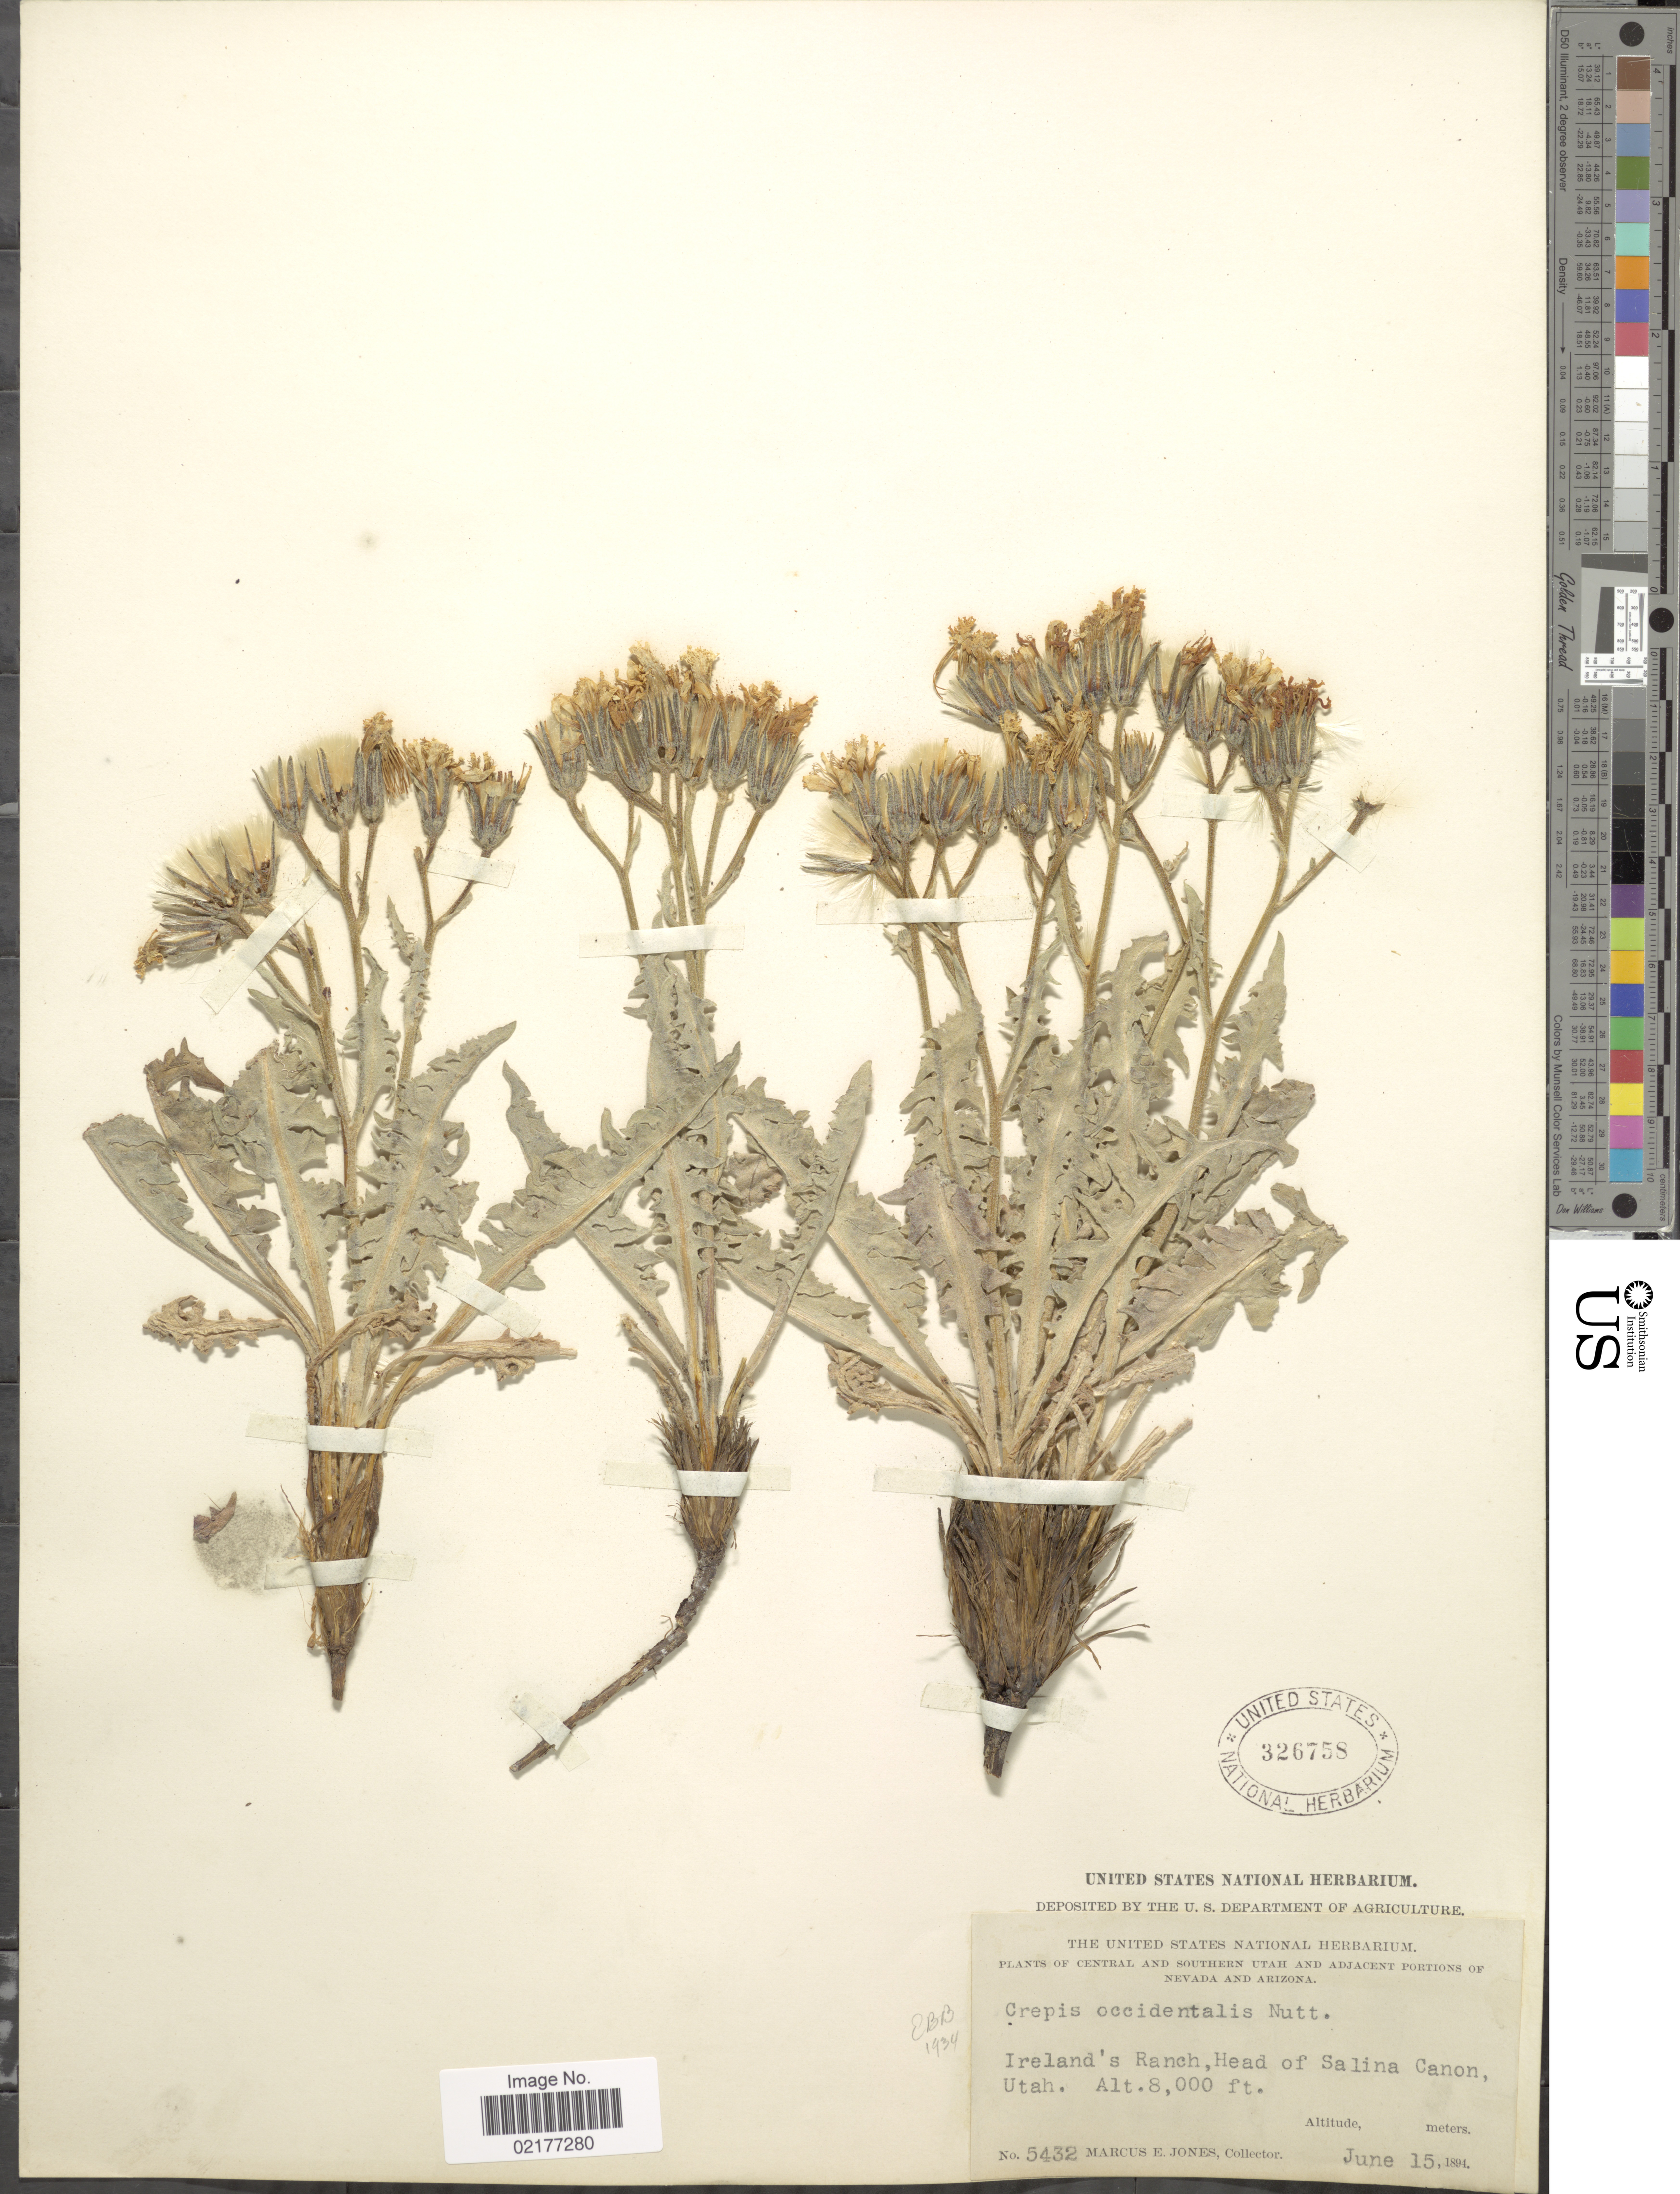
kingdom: Plantae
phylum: Tracheophyta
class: Magnoliopsida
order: Asterales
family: Asteraceae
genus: Crepis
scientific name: Crepis occidentalis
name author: Nutt.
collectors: M. E. Jones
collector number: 5432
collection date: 1894-06-15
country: United States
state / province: Utah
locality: Ireland's Ranch, Head of Salina Canon, Utah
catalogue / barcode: US 326758